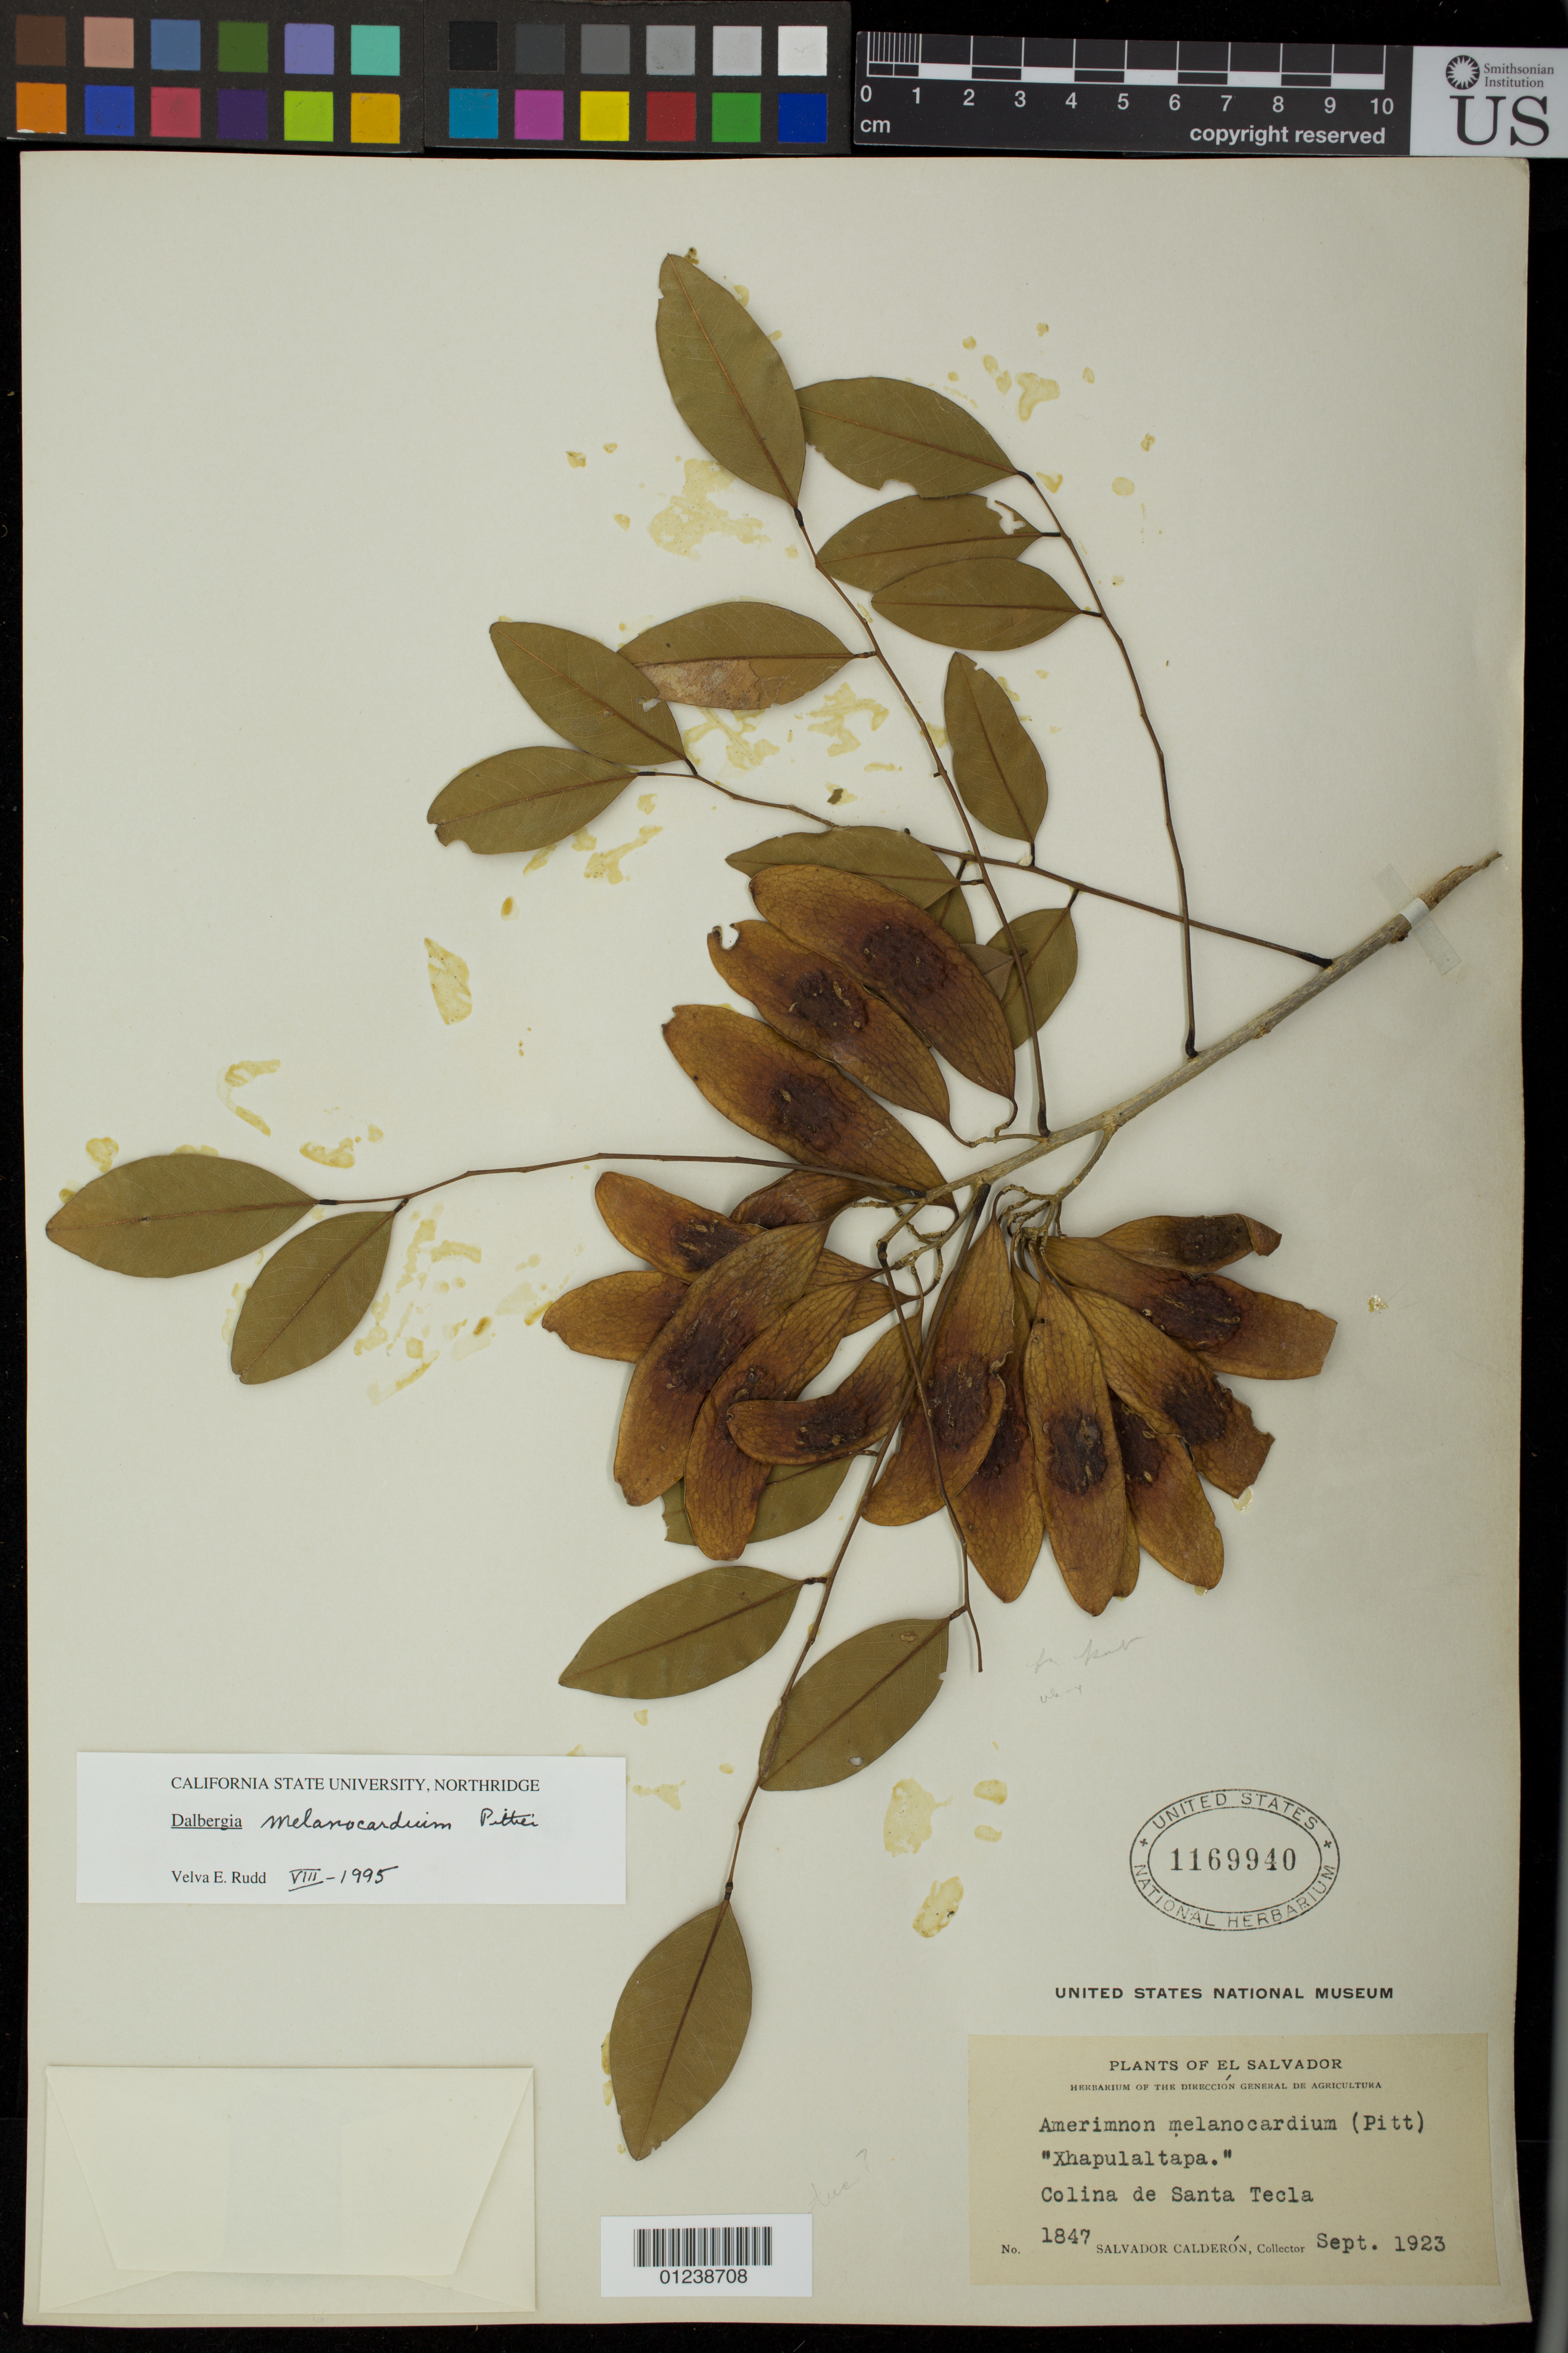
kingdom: Plantae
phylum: Tracheophyta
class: Magnoliopsida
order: Fabales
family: Fabaceae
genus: Dalbergia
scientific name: Dalbergia melanocardium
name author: Pittier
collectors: S. Calderón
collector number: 1847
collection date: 1923-09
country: El Salvador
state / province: La Libertad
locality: Colina de Santa Tecla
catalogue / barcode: US 1169940